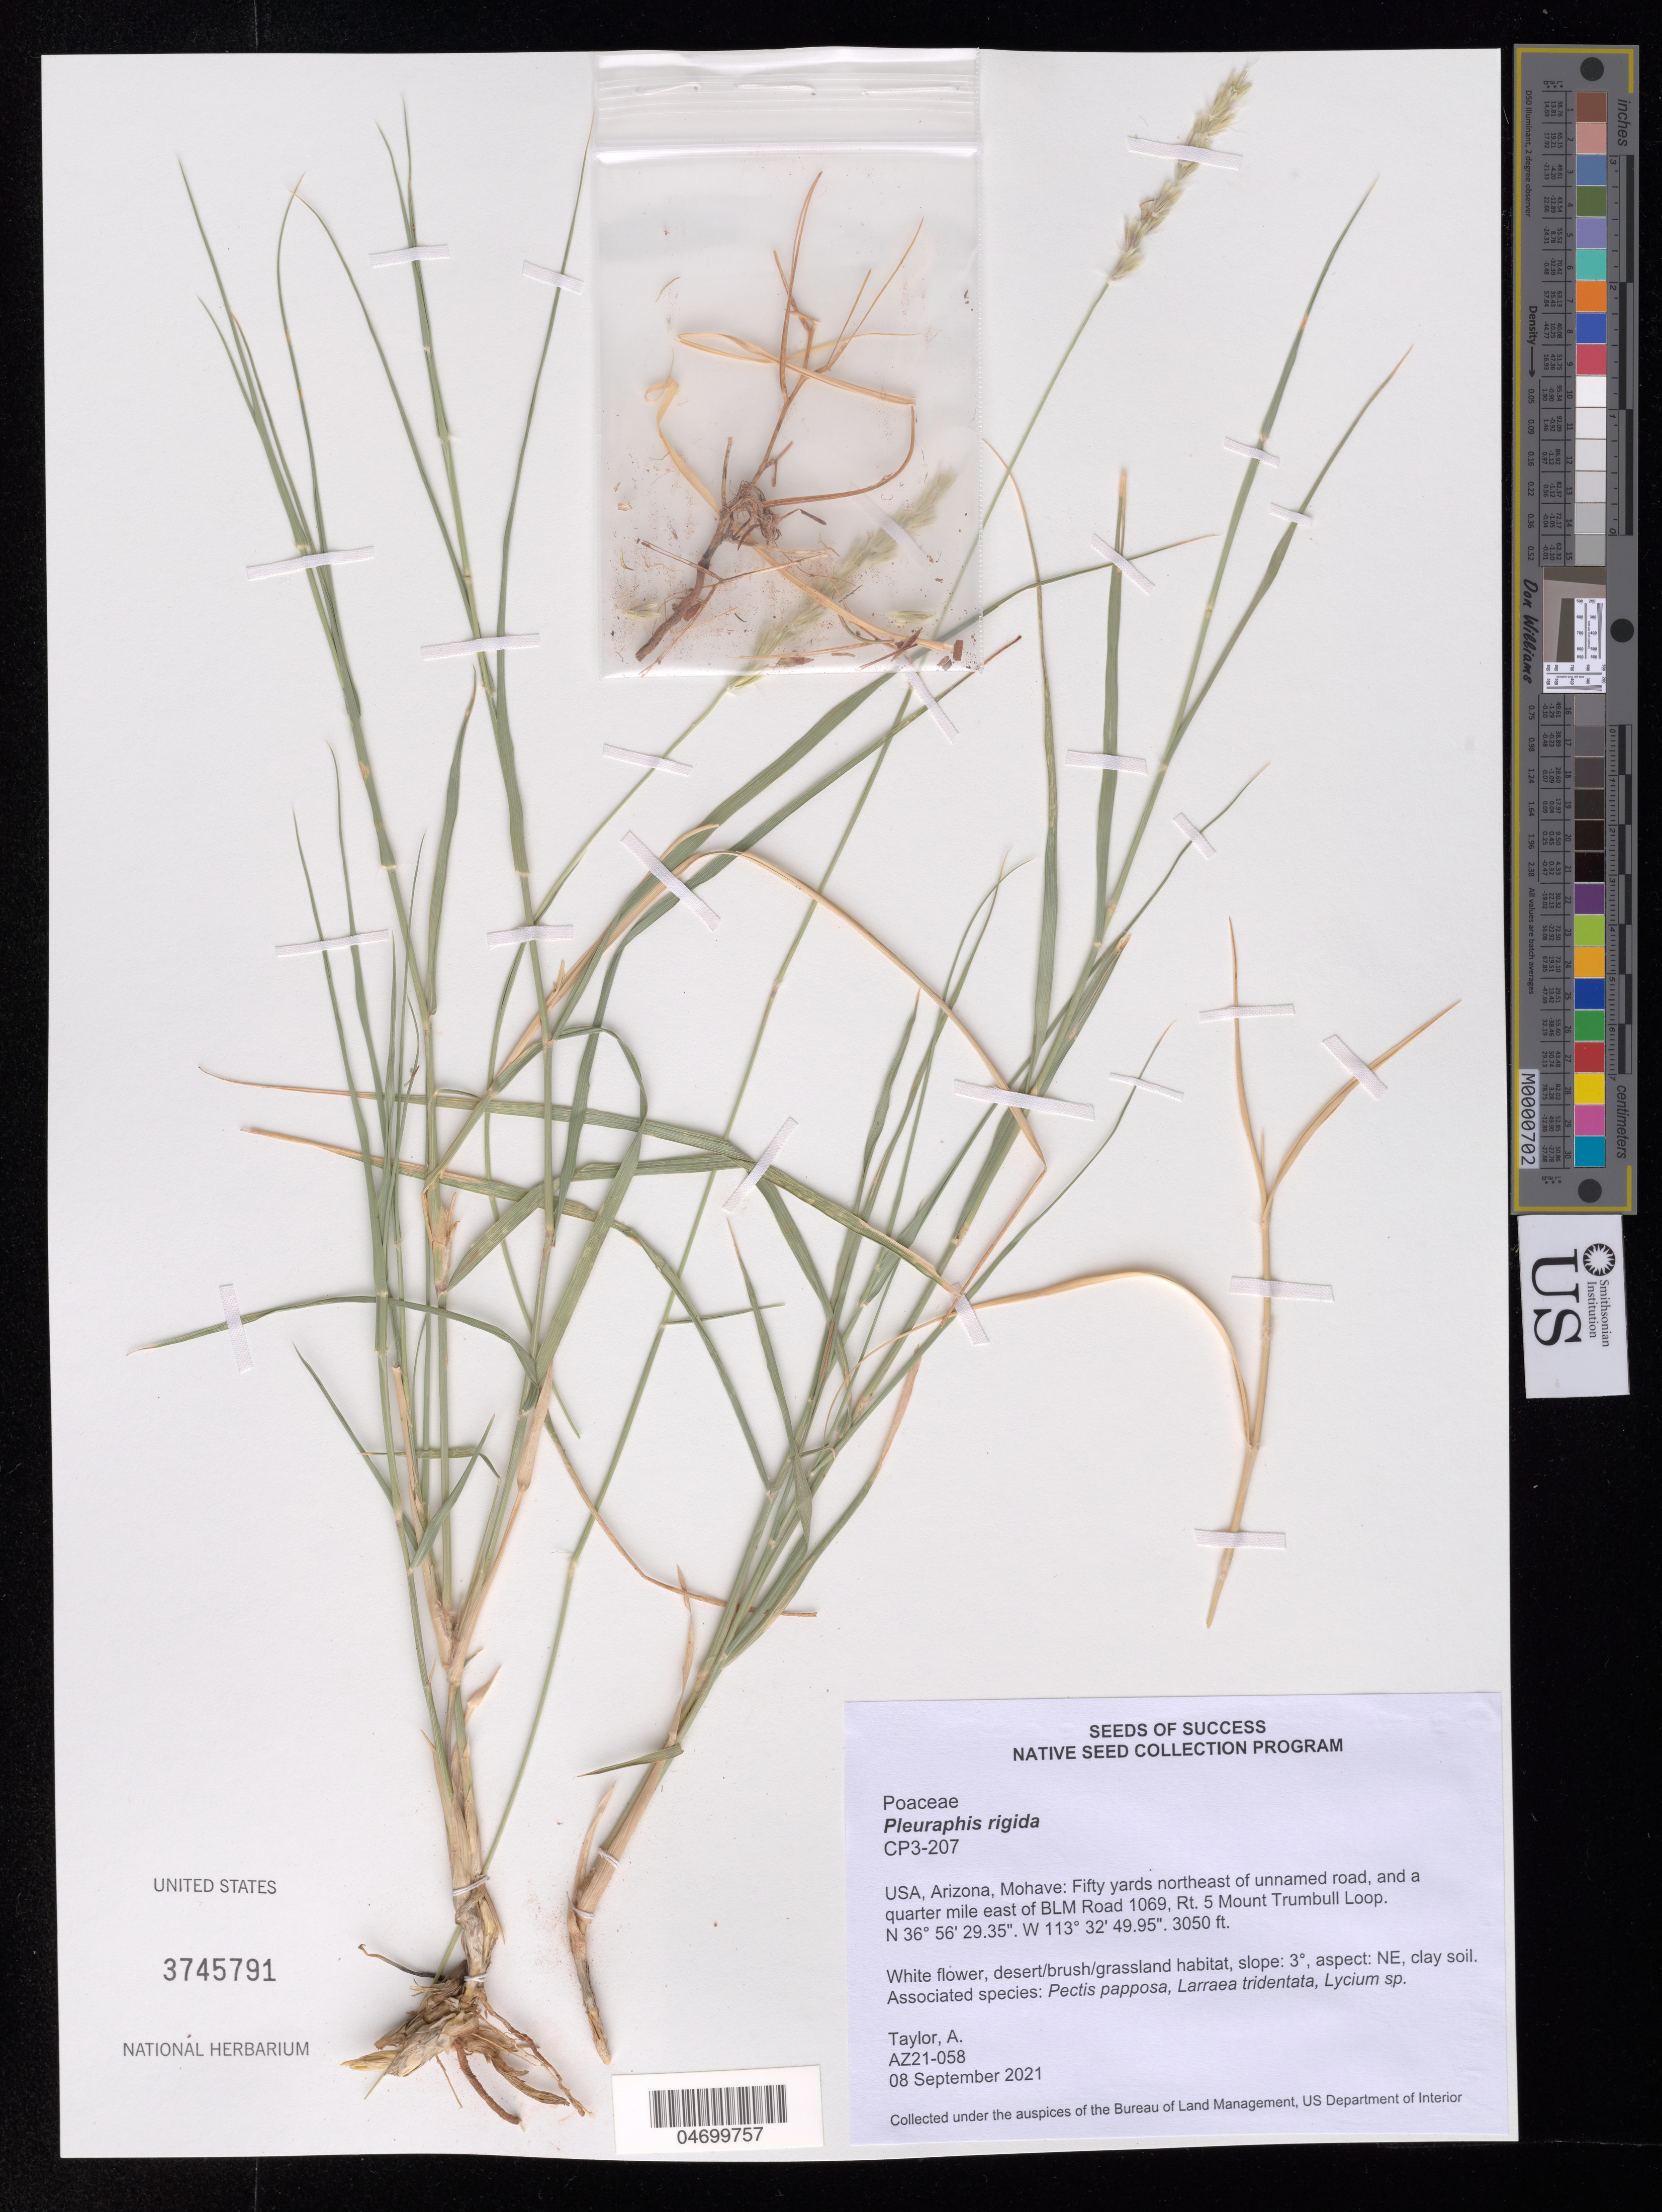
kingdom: Plantae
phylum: Tracheophyta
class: Liliopsida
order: Poales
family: Poaceae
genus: Pleuraphis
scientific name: Pleuraphis rigida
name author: Thurb. in S. Watson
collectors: A. Taylor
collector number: CP3-207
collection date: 2021-09-08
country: United States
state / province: Arizona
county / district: Mohave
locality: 50 yards NE of unnamed road, 0.25 mi. E of BLM Road 1069, Rt. 5 Mount Trumbull Loop.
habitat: Clay soil. Desert/brush/glassland habitat. With Pectis papposa, Larrea tridentata, Lycium sp.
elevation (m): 930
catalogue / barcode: US 3745791